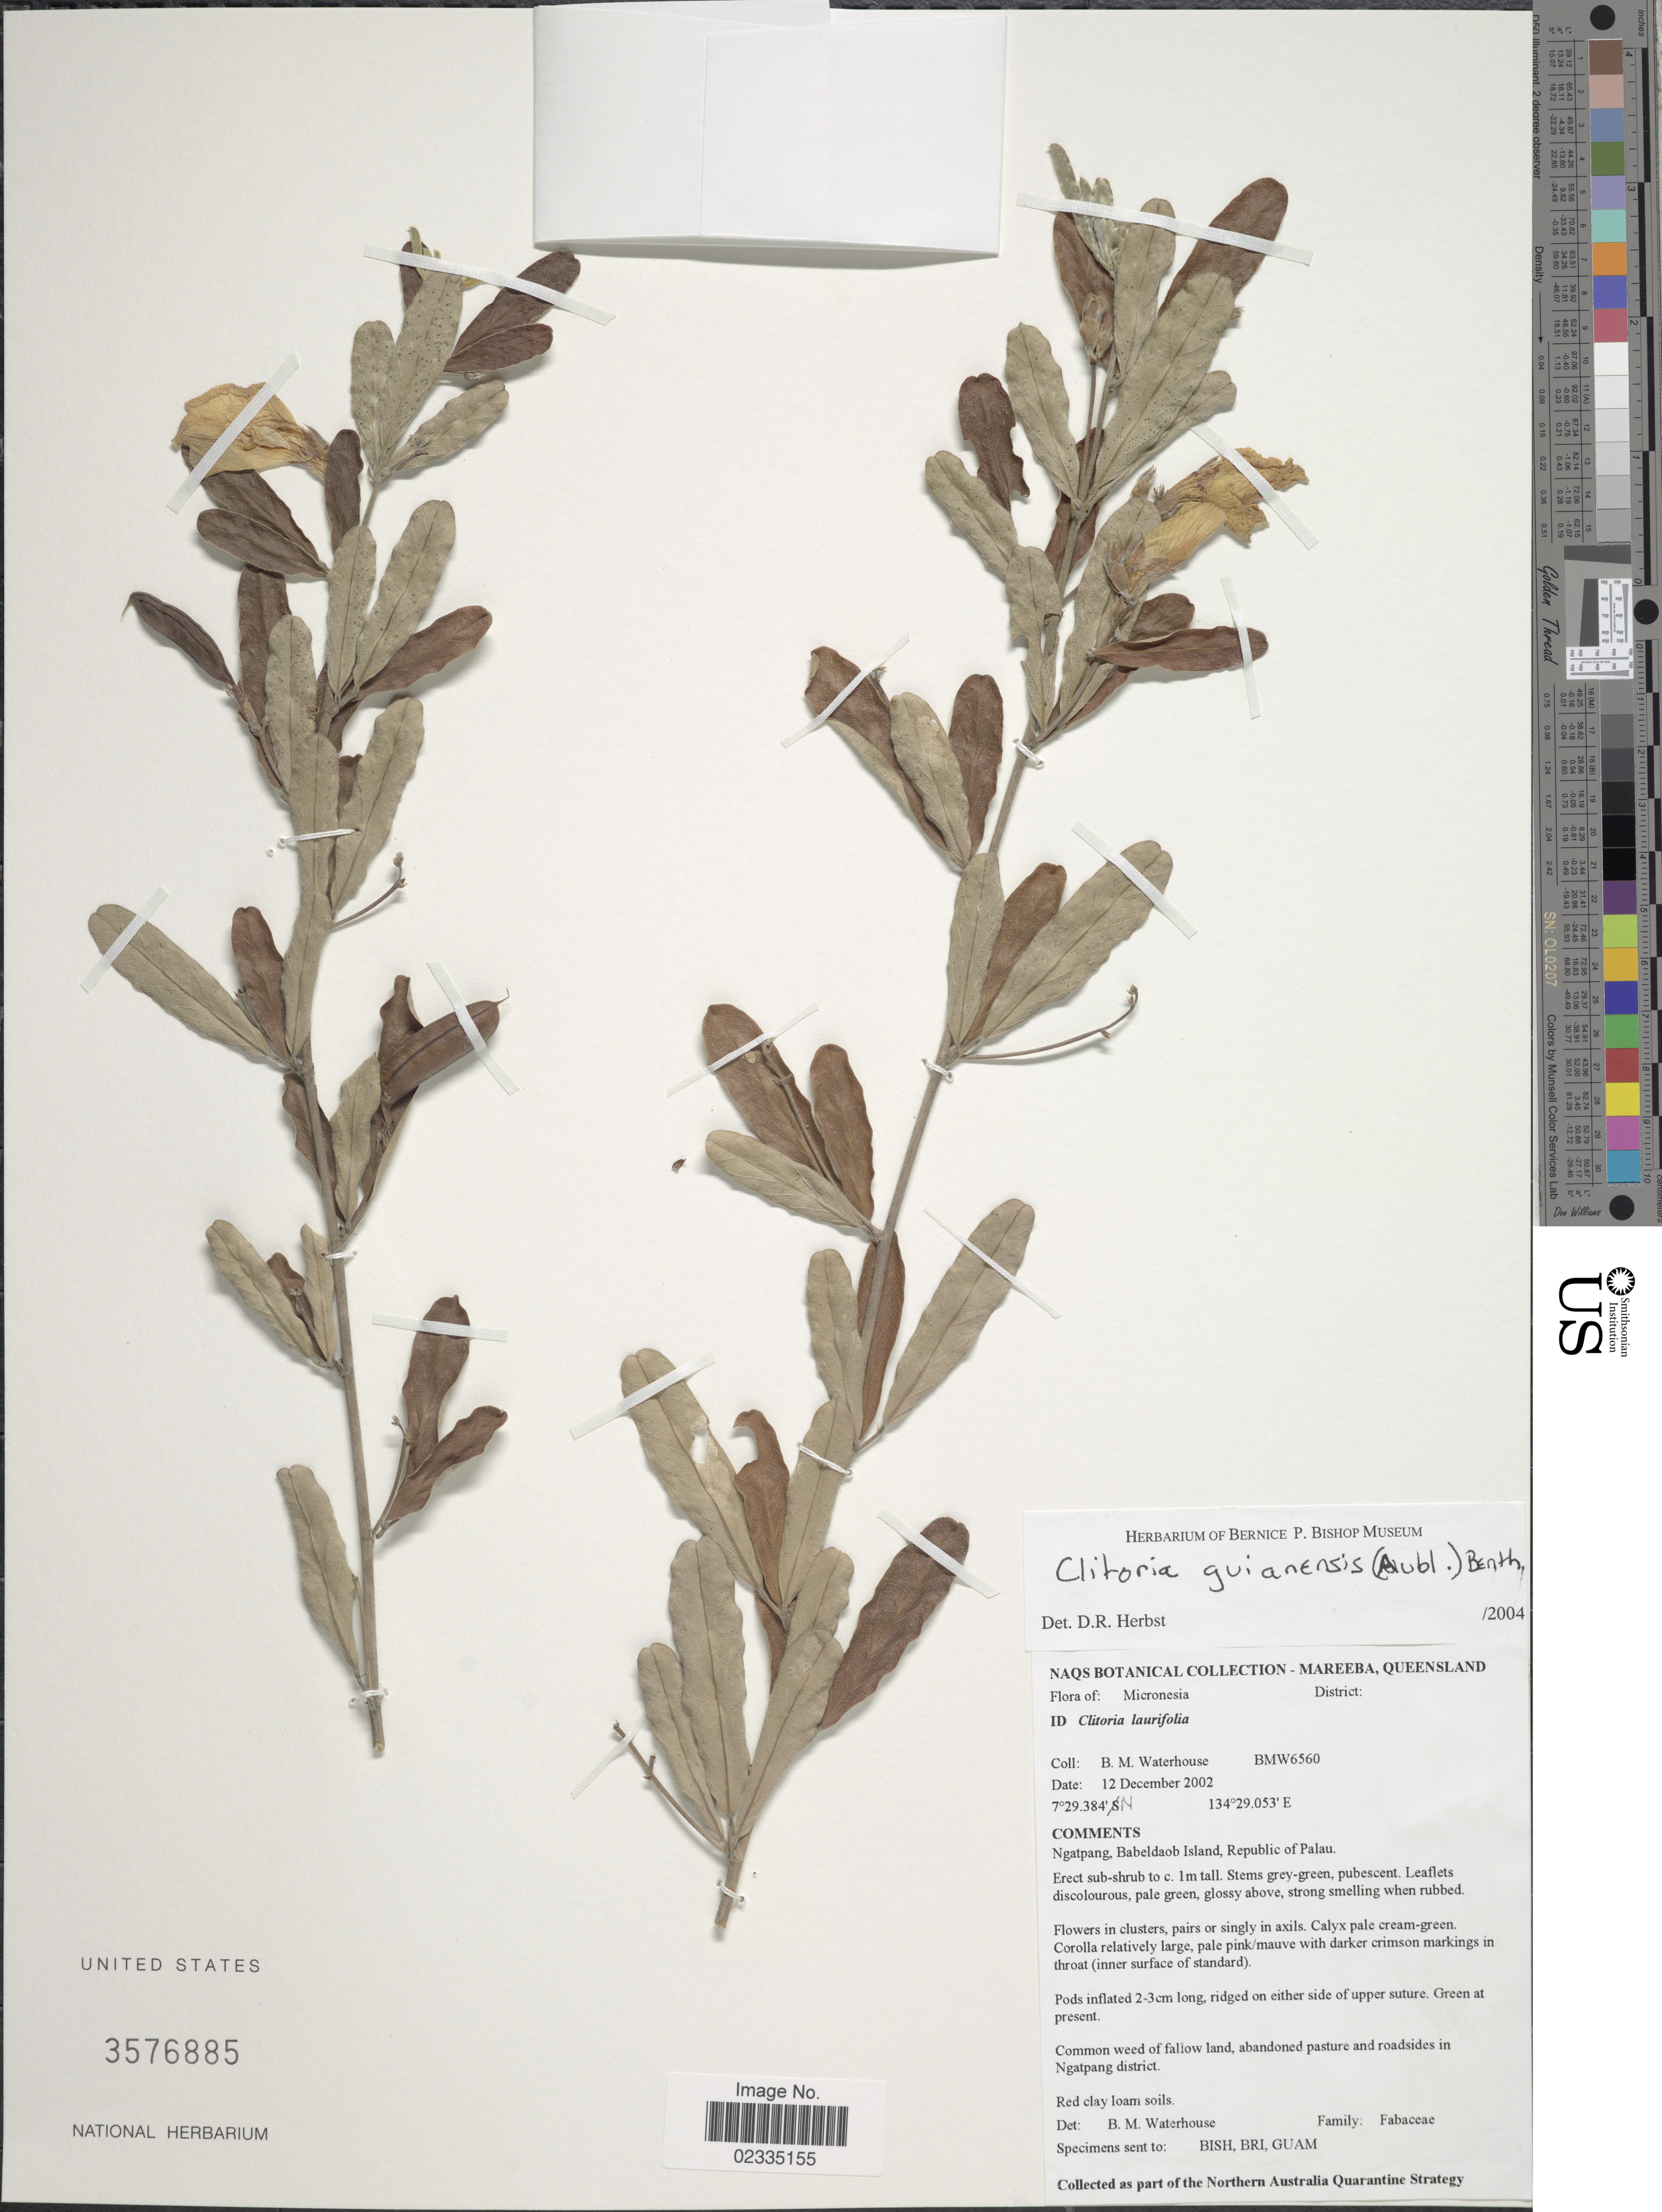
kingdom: Plantae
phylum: Tracheophyta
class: Magnoliopsida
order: Fabales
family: Fabaceae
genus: Clitoria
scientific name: Clitoria cajanifolia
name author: Benth.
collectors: B. Waterhouse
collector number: BMW6560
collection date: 2002-12-12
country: Palau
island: Babeldaob [Babelthuap]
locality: Ngatpang, Babeldaob Island, Republic of Palau.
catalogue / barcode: US 3576885